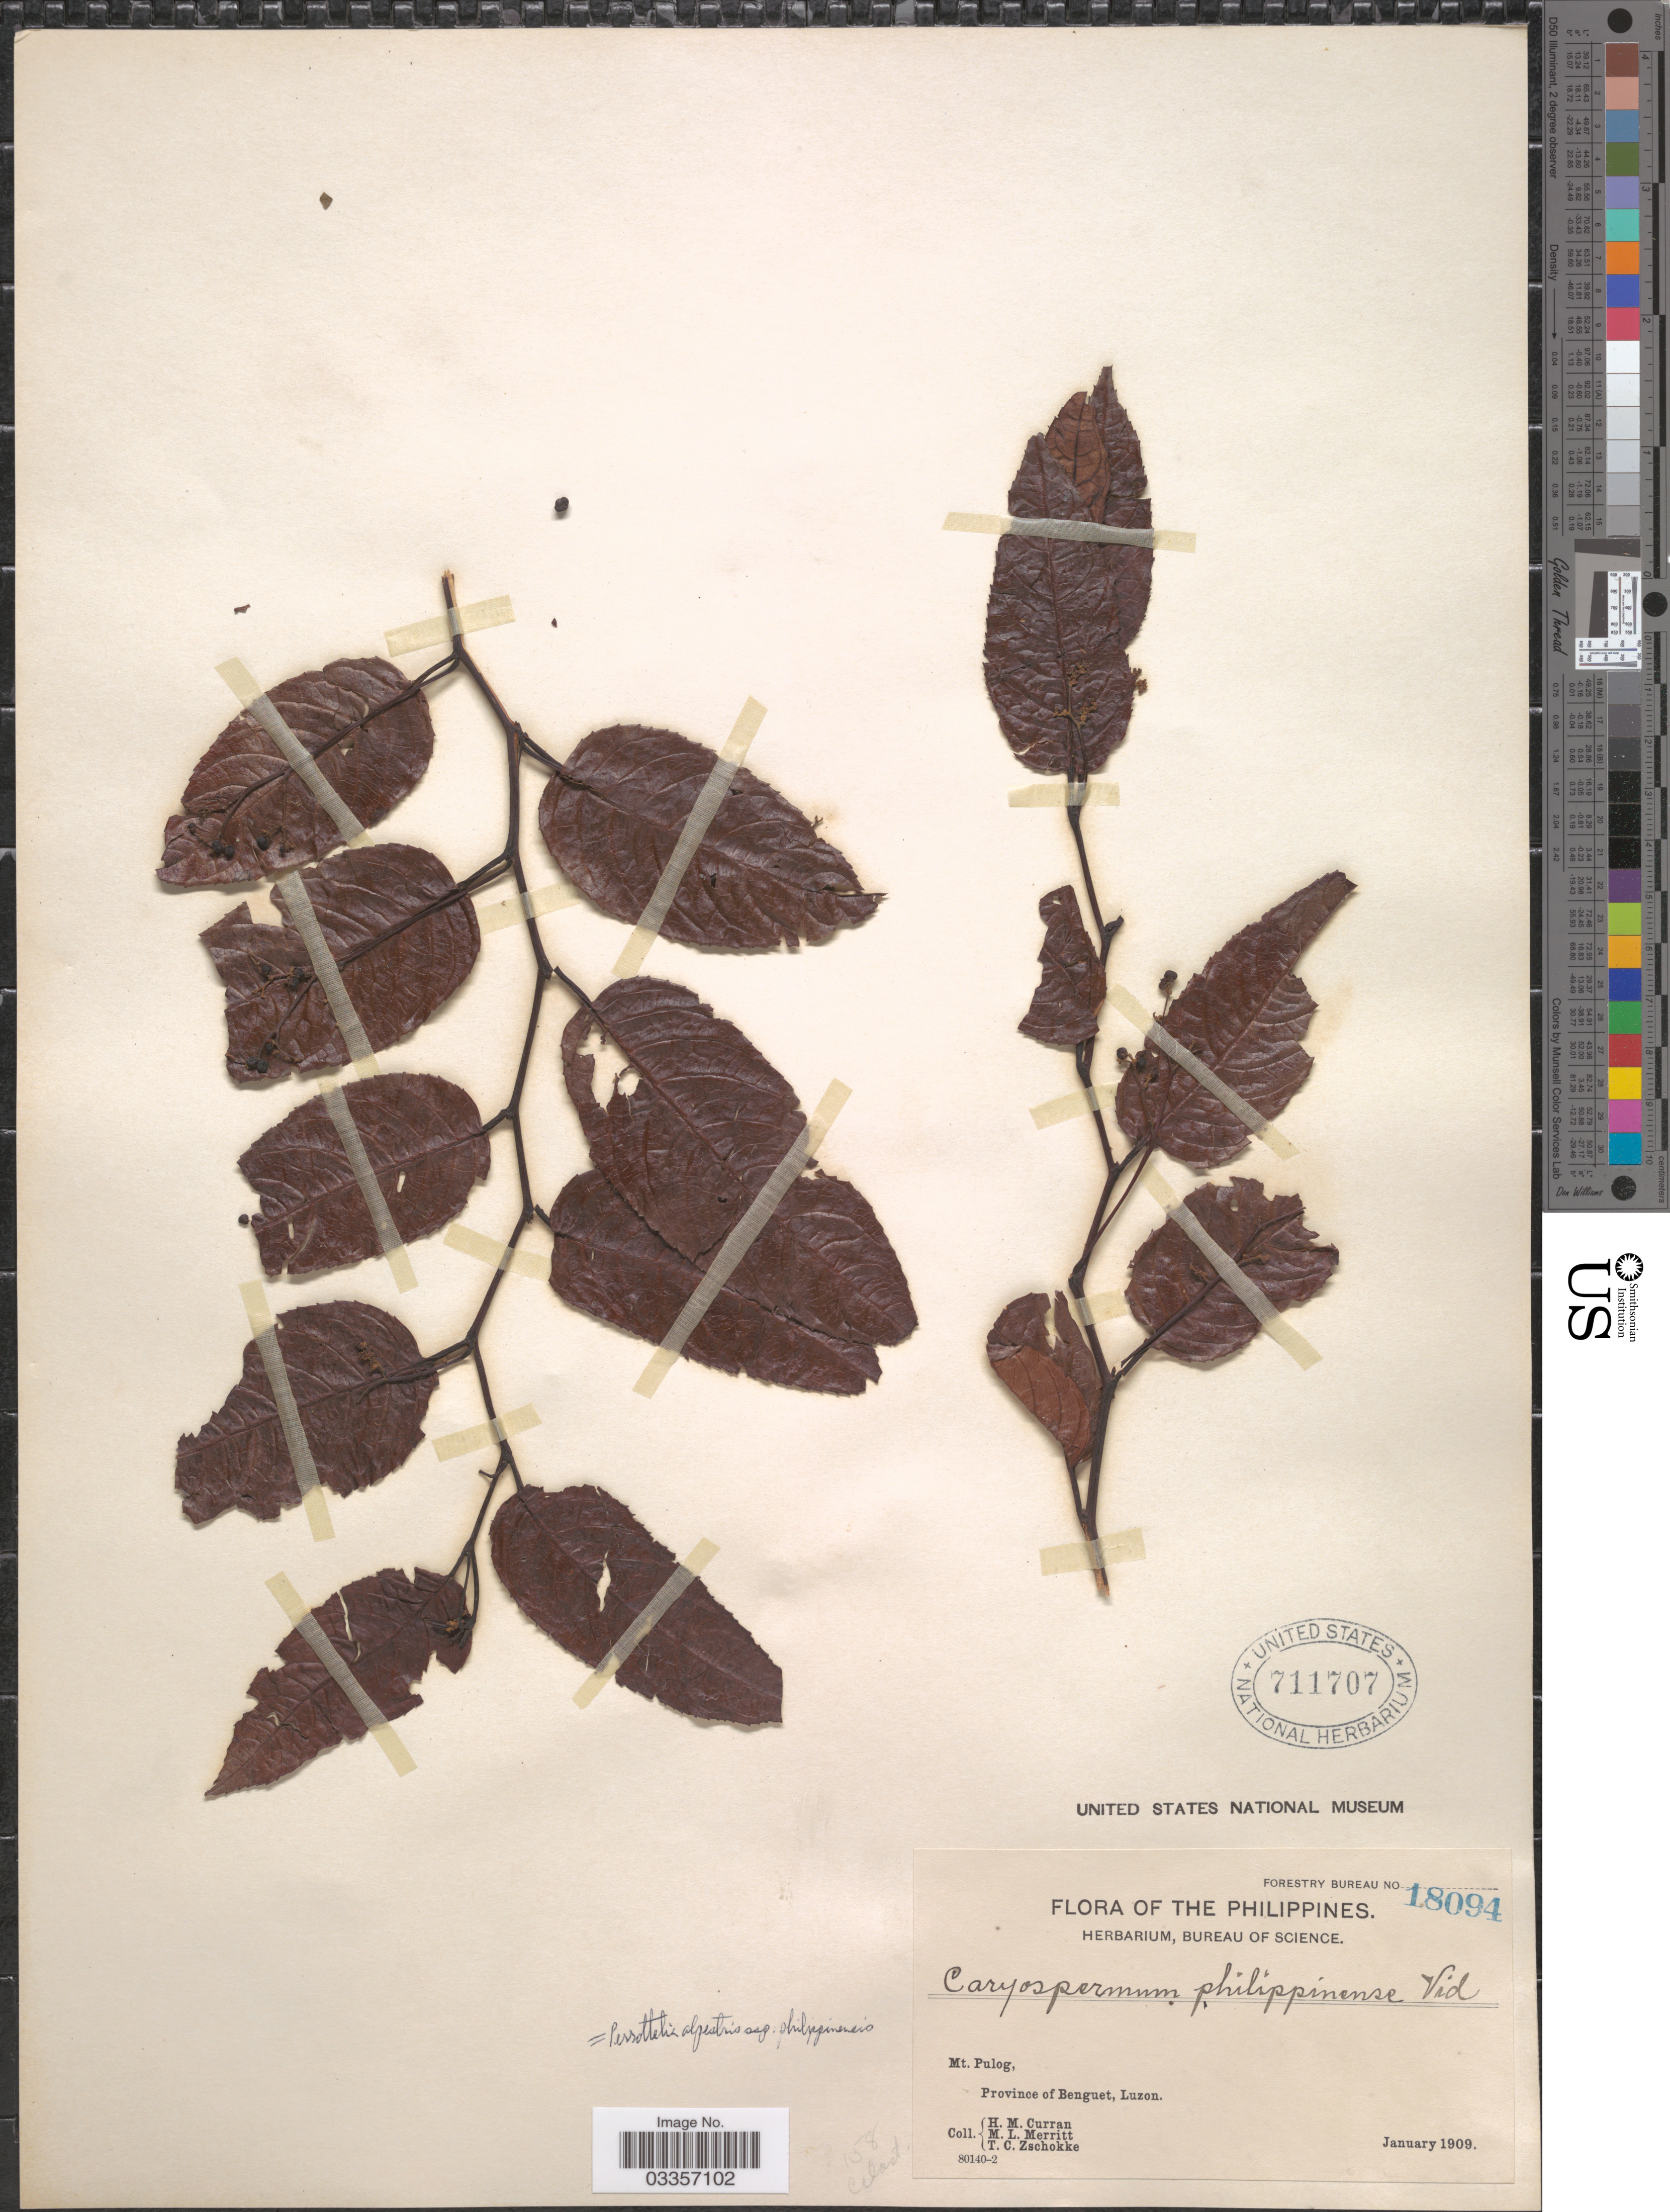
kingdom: Plantae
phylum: Tracheophyta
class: Magnoliopsida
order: Huerteales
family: Dipentodontaceae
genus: Perrottetia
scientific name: Perrottetia alpestris subsp. philippinensis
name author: (S. Vidal) Ding Hou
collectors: H. M. Curran, M. L. Merritt & T. C. Zschokke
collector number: Forestry Bureau 18094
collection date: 1909-01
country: Philippines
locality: Mt. Pulog, Province of Benguet, Luzon.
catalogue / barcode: US 711707